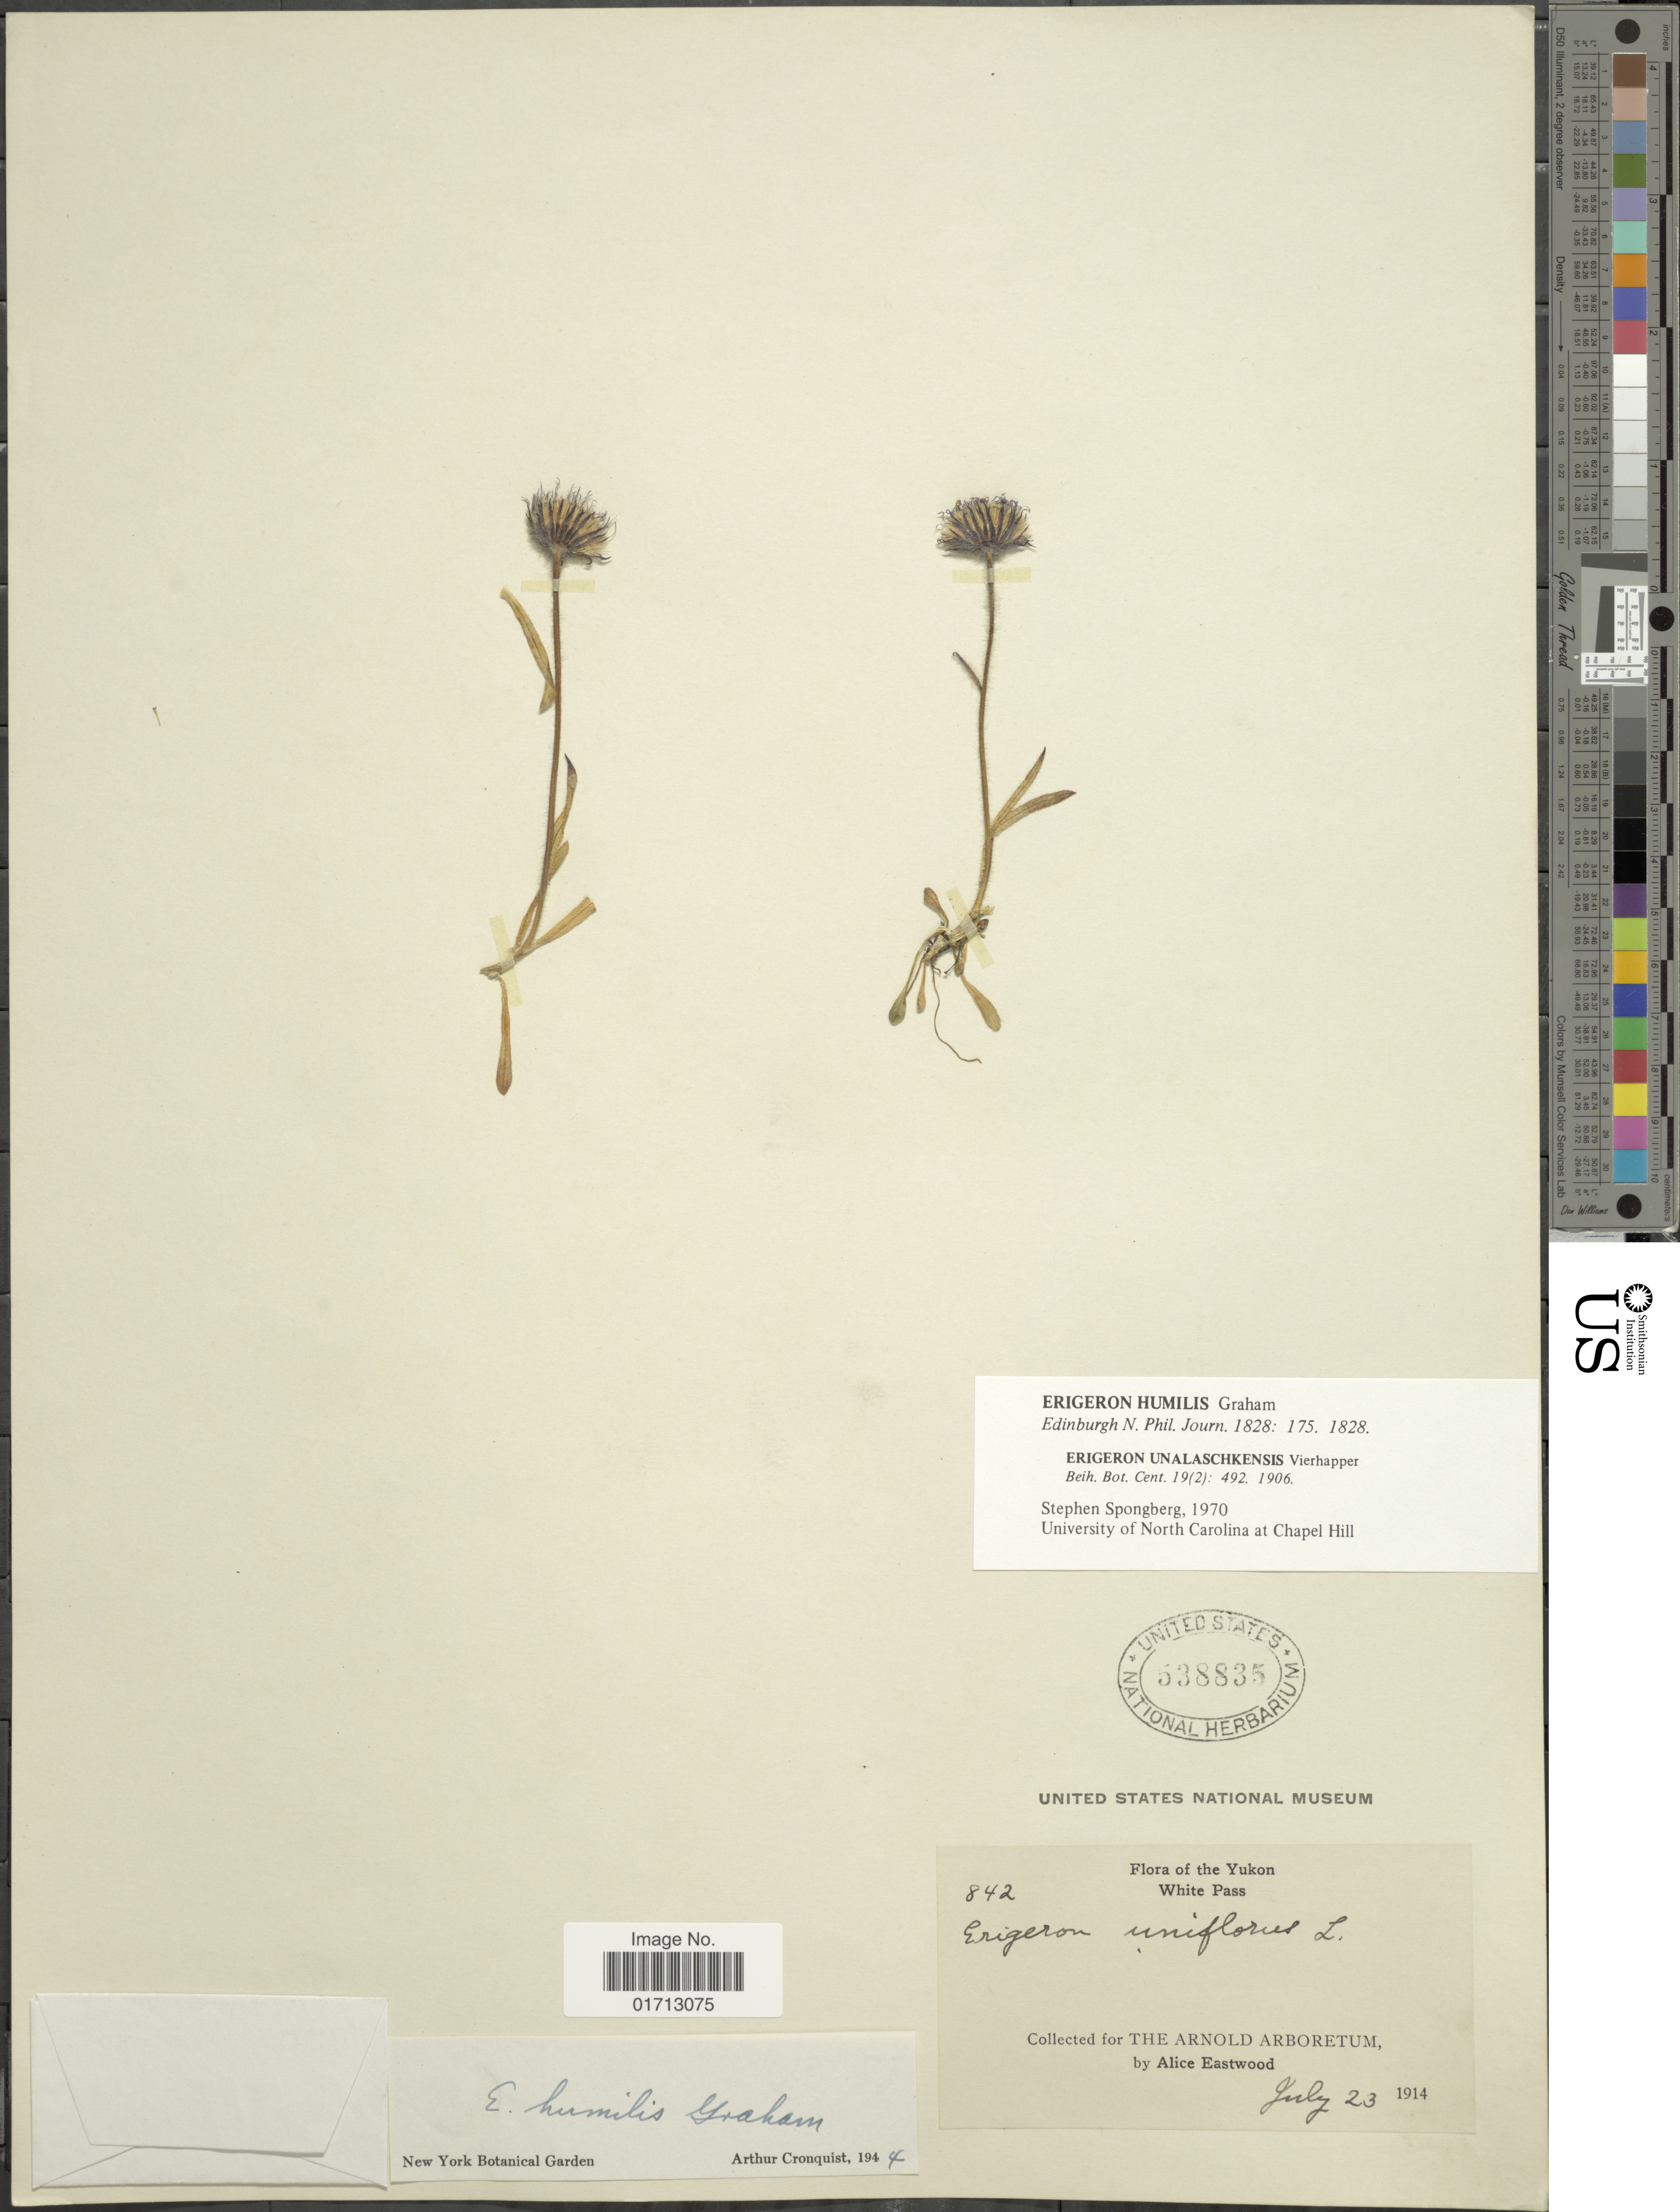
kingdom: Plantae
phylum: Tracheophyta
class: Magnoliopsida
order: Asterales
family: Asteraceae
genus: Erigeron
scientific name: Erigeron humilis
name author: Graham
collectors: A. Eastwood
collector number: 842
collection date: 1914-07-23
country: Canada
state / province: Yukon Territory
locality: The Yukon, White Pass.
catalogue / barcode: US 538835